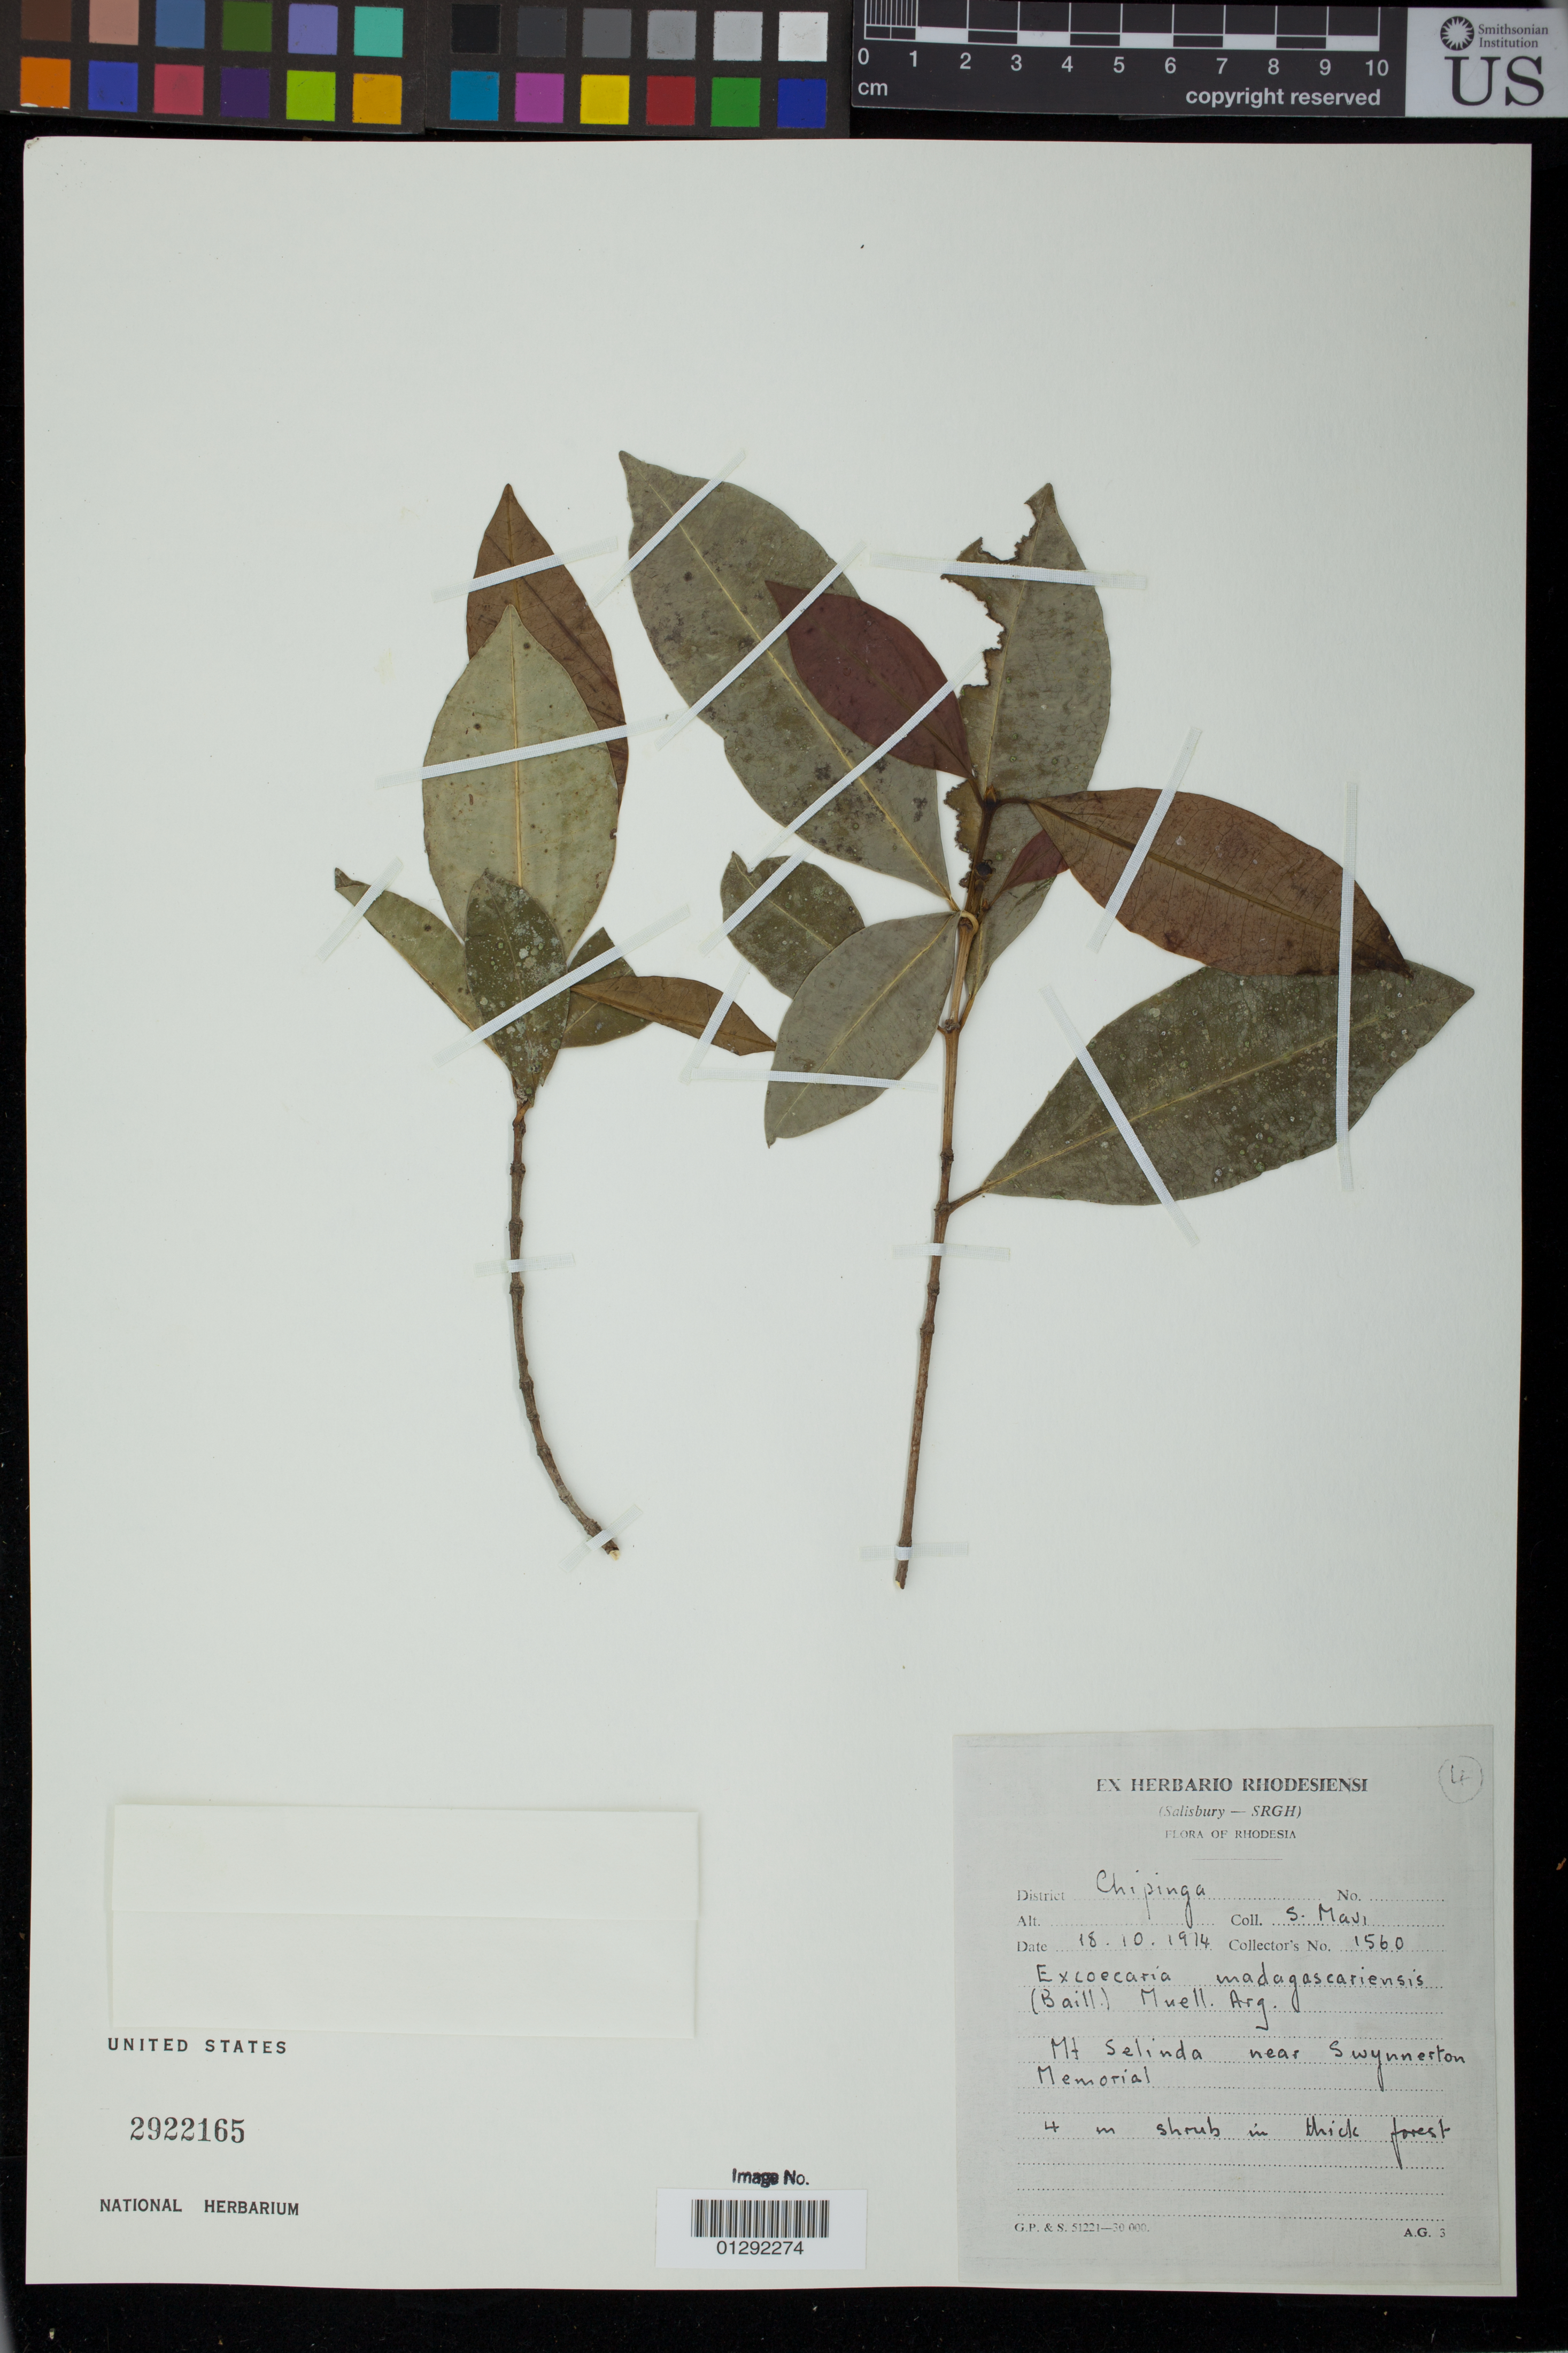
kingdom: Plantae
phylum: Tracheophyta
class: Magnoliopsida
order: Malpighiales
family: Euphorbiaceae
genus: Excoecaria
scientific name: Excoecaria madagascariensis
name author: (Baill.) Müll. Arg.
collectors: S. Mavi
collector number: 1560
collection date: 1914-10-18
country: Zimbabwe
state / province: Manicaland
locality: Rhodesia. Chipinga (now Chipinge). Mt Selinda near Swynnerton Memorial.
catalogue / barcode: US 2922165